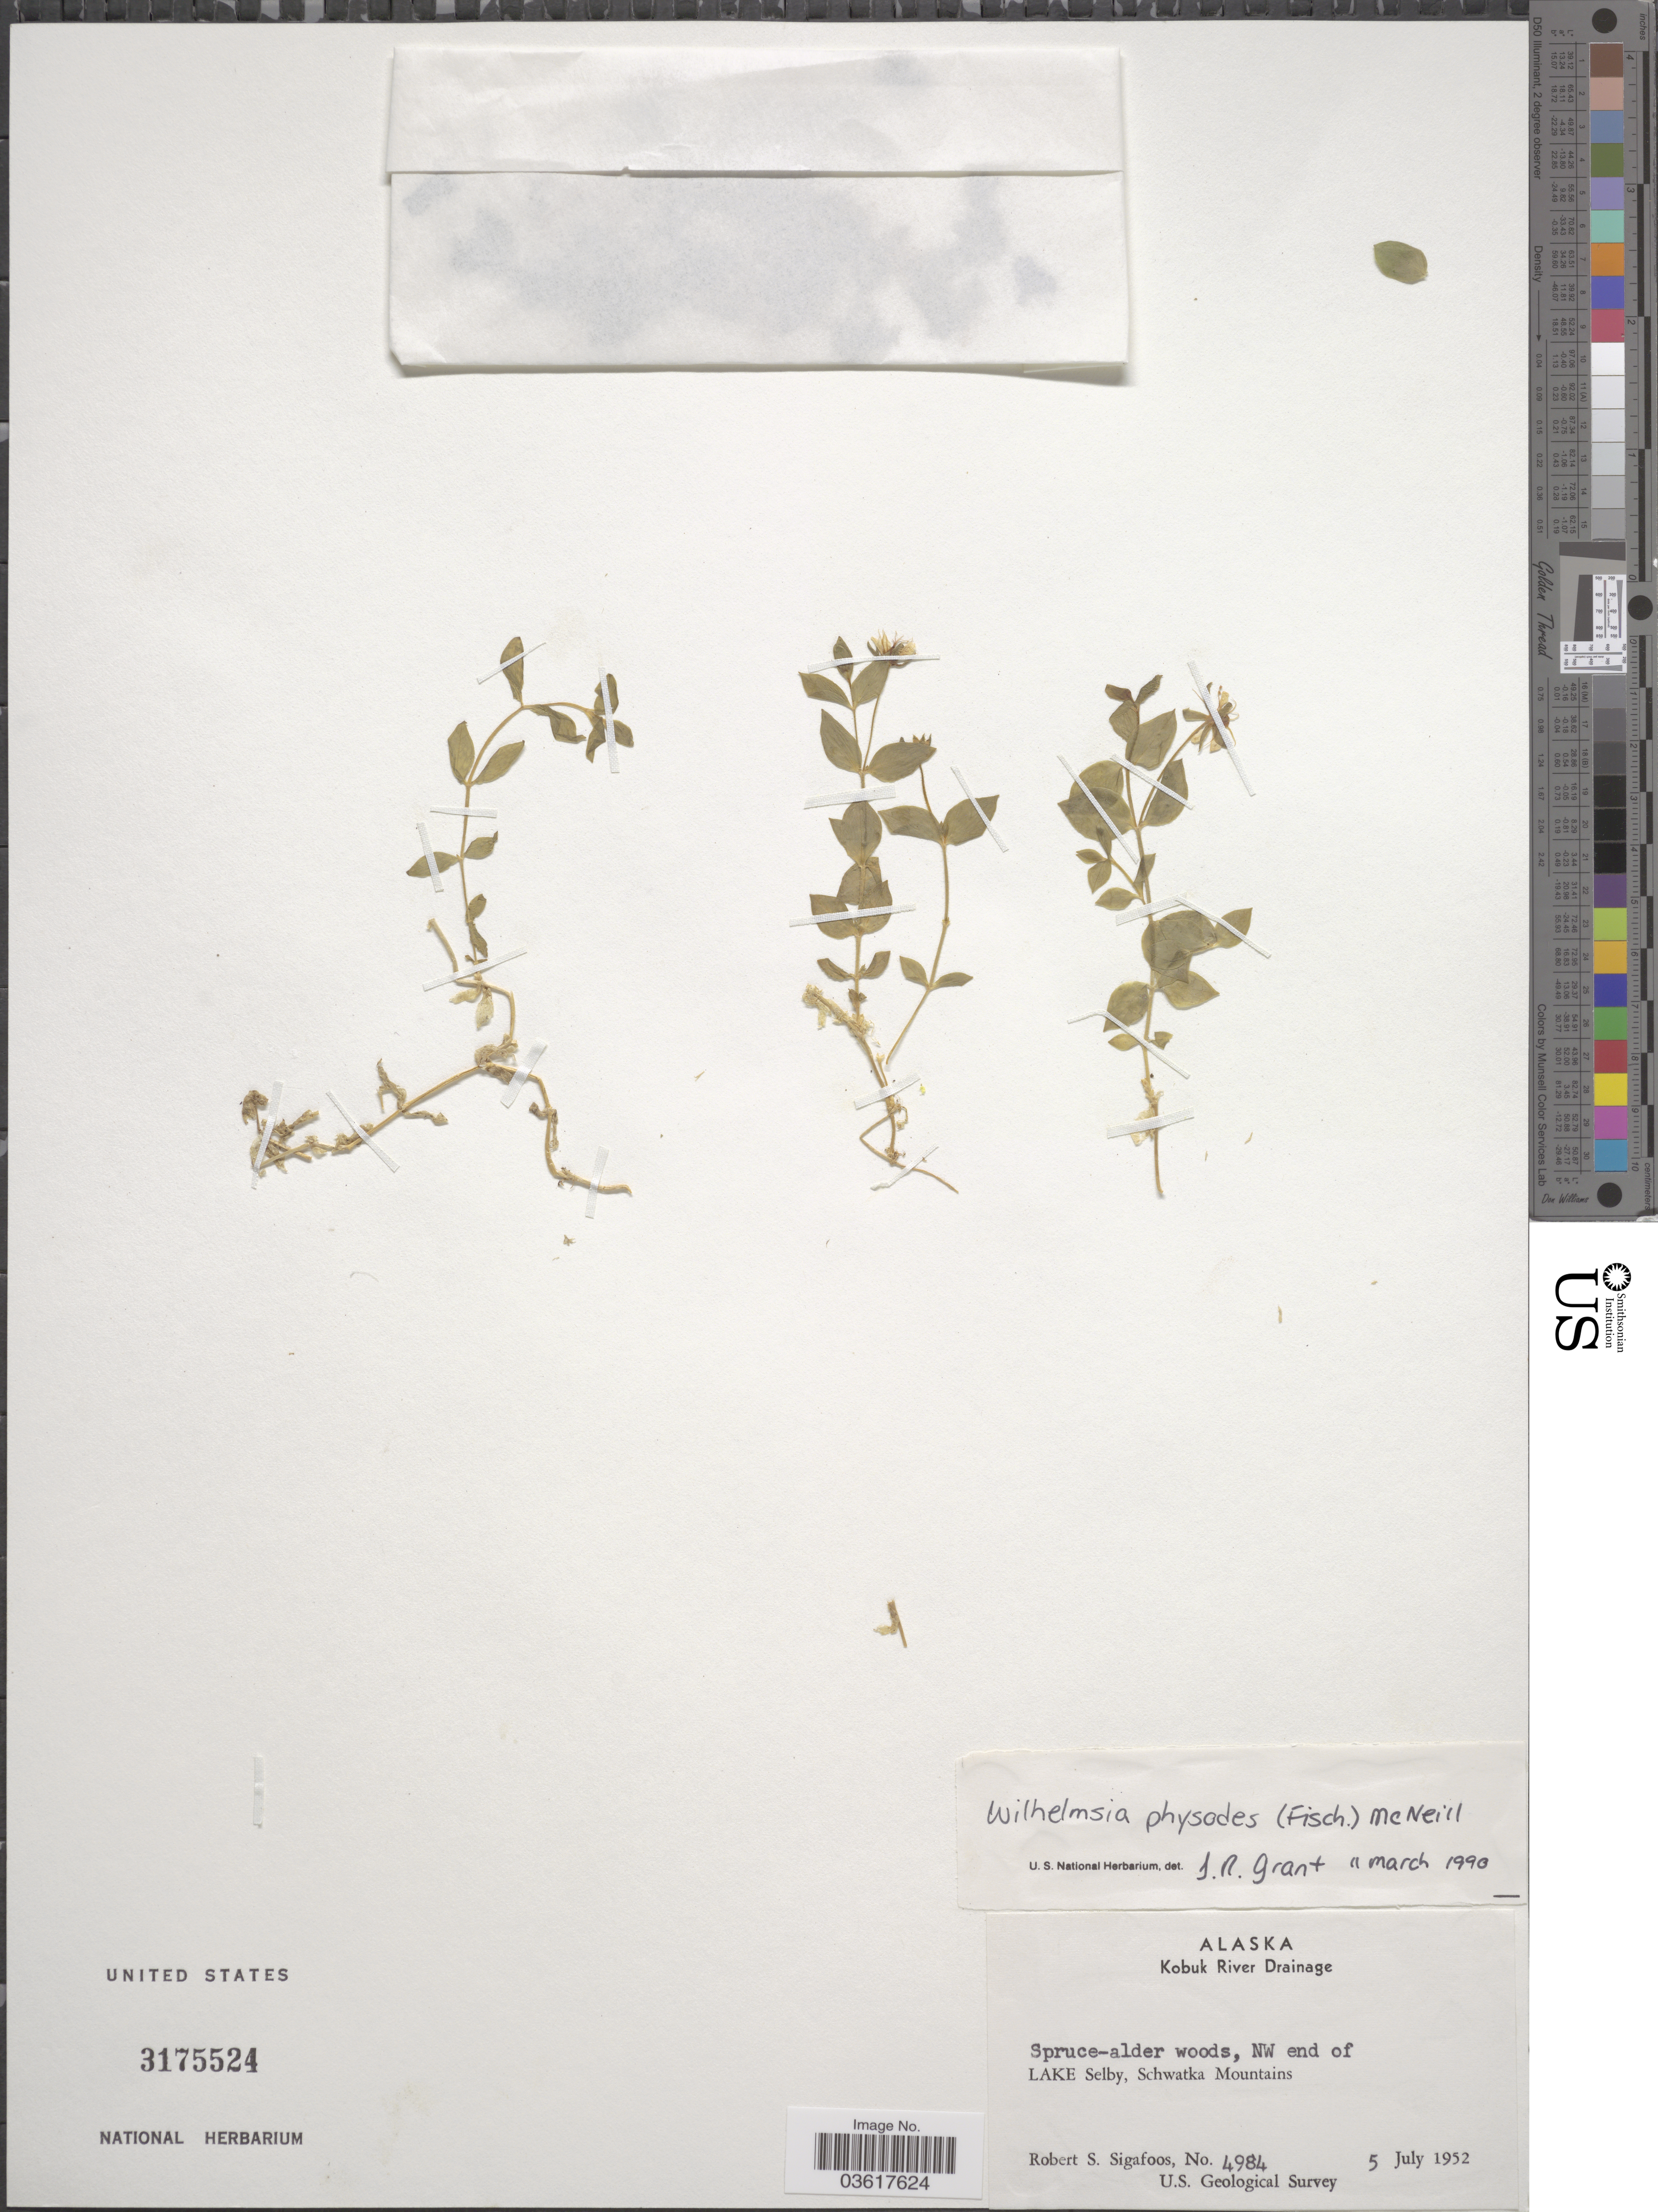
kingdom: Plantae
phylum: Tracheophyta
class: Magnoliopsida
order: Caryophyllales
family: Caryophyllaceae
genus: Wilhelmsia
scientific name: Wilhelmsia sp.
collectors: R. Sigafoos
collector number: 4984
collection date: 1952-07-05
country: United States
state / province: Alaska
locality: Kobuk River Drainage. NW end of Lake Selby, Schwatka Mountains.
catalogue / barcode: US 3175524